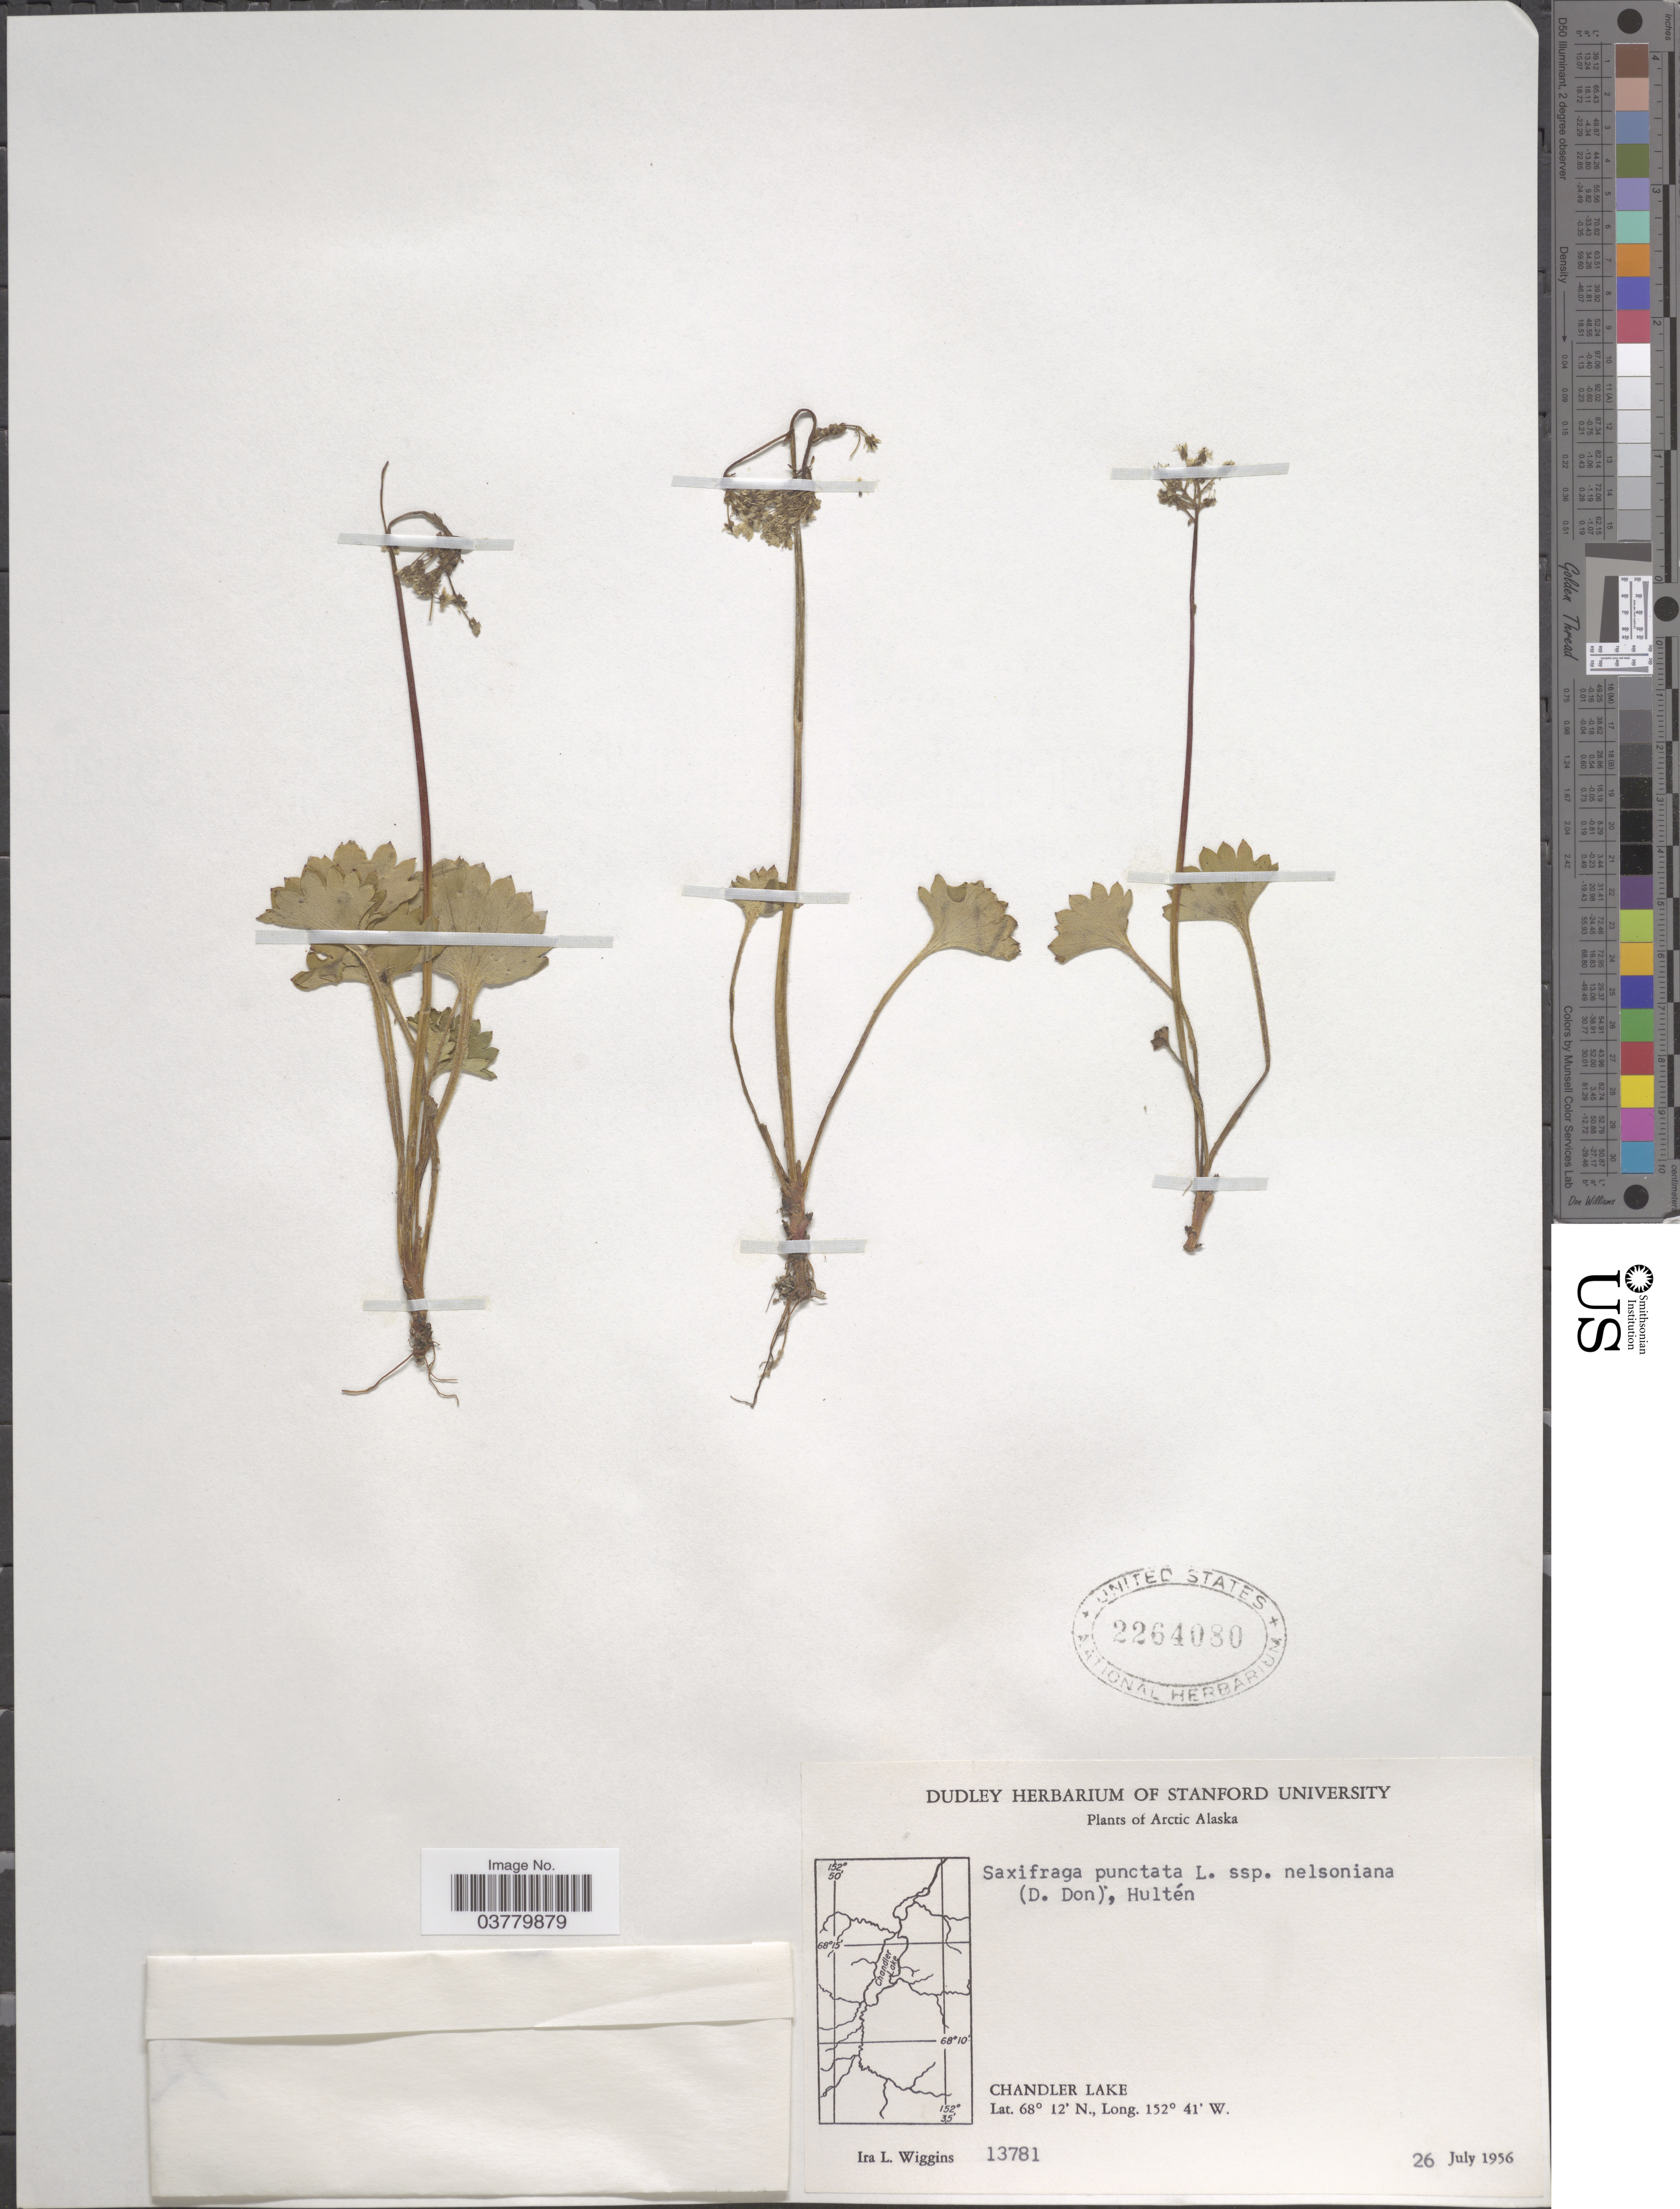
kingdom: Plantae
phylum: Tracheophyta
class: Magnoliopsida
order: Saxifragales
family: Saxifragaceae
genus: Micranthes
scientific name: Micranthes nelsoniana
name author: (D. Don) Small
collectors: I. L. Wiggins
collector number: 13781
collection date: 1956-07-26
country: United States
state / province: Alaska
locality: Arctic Alaska. Chandler Lake.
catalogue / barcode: US 2264080